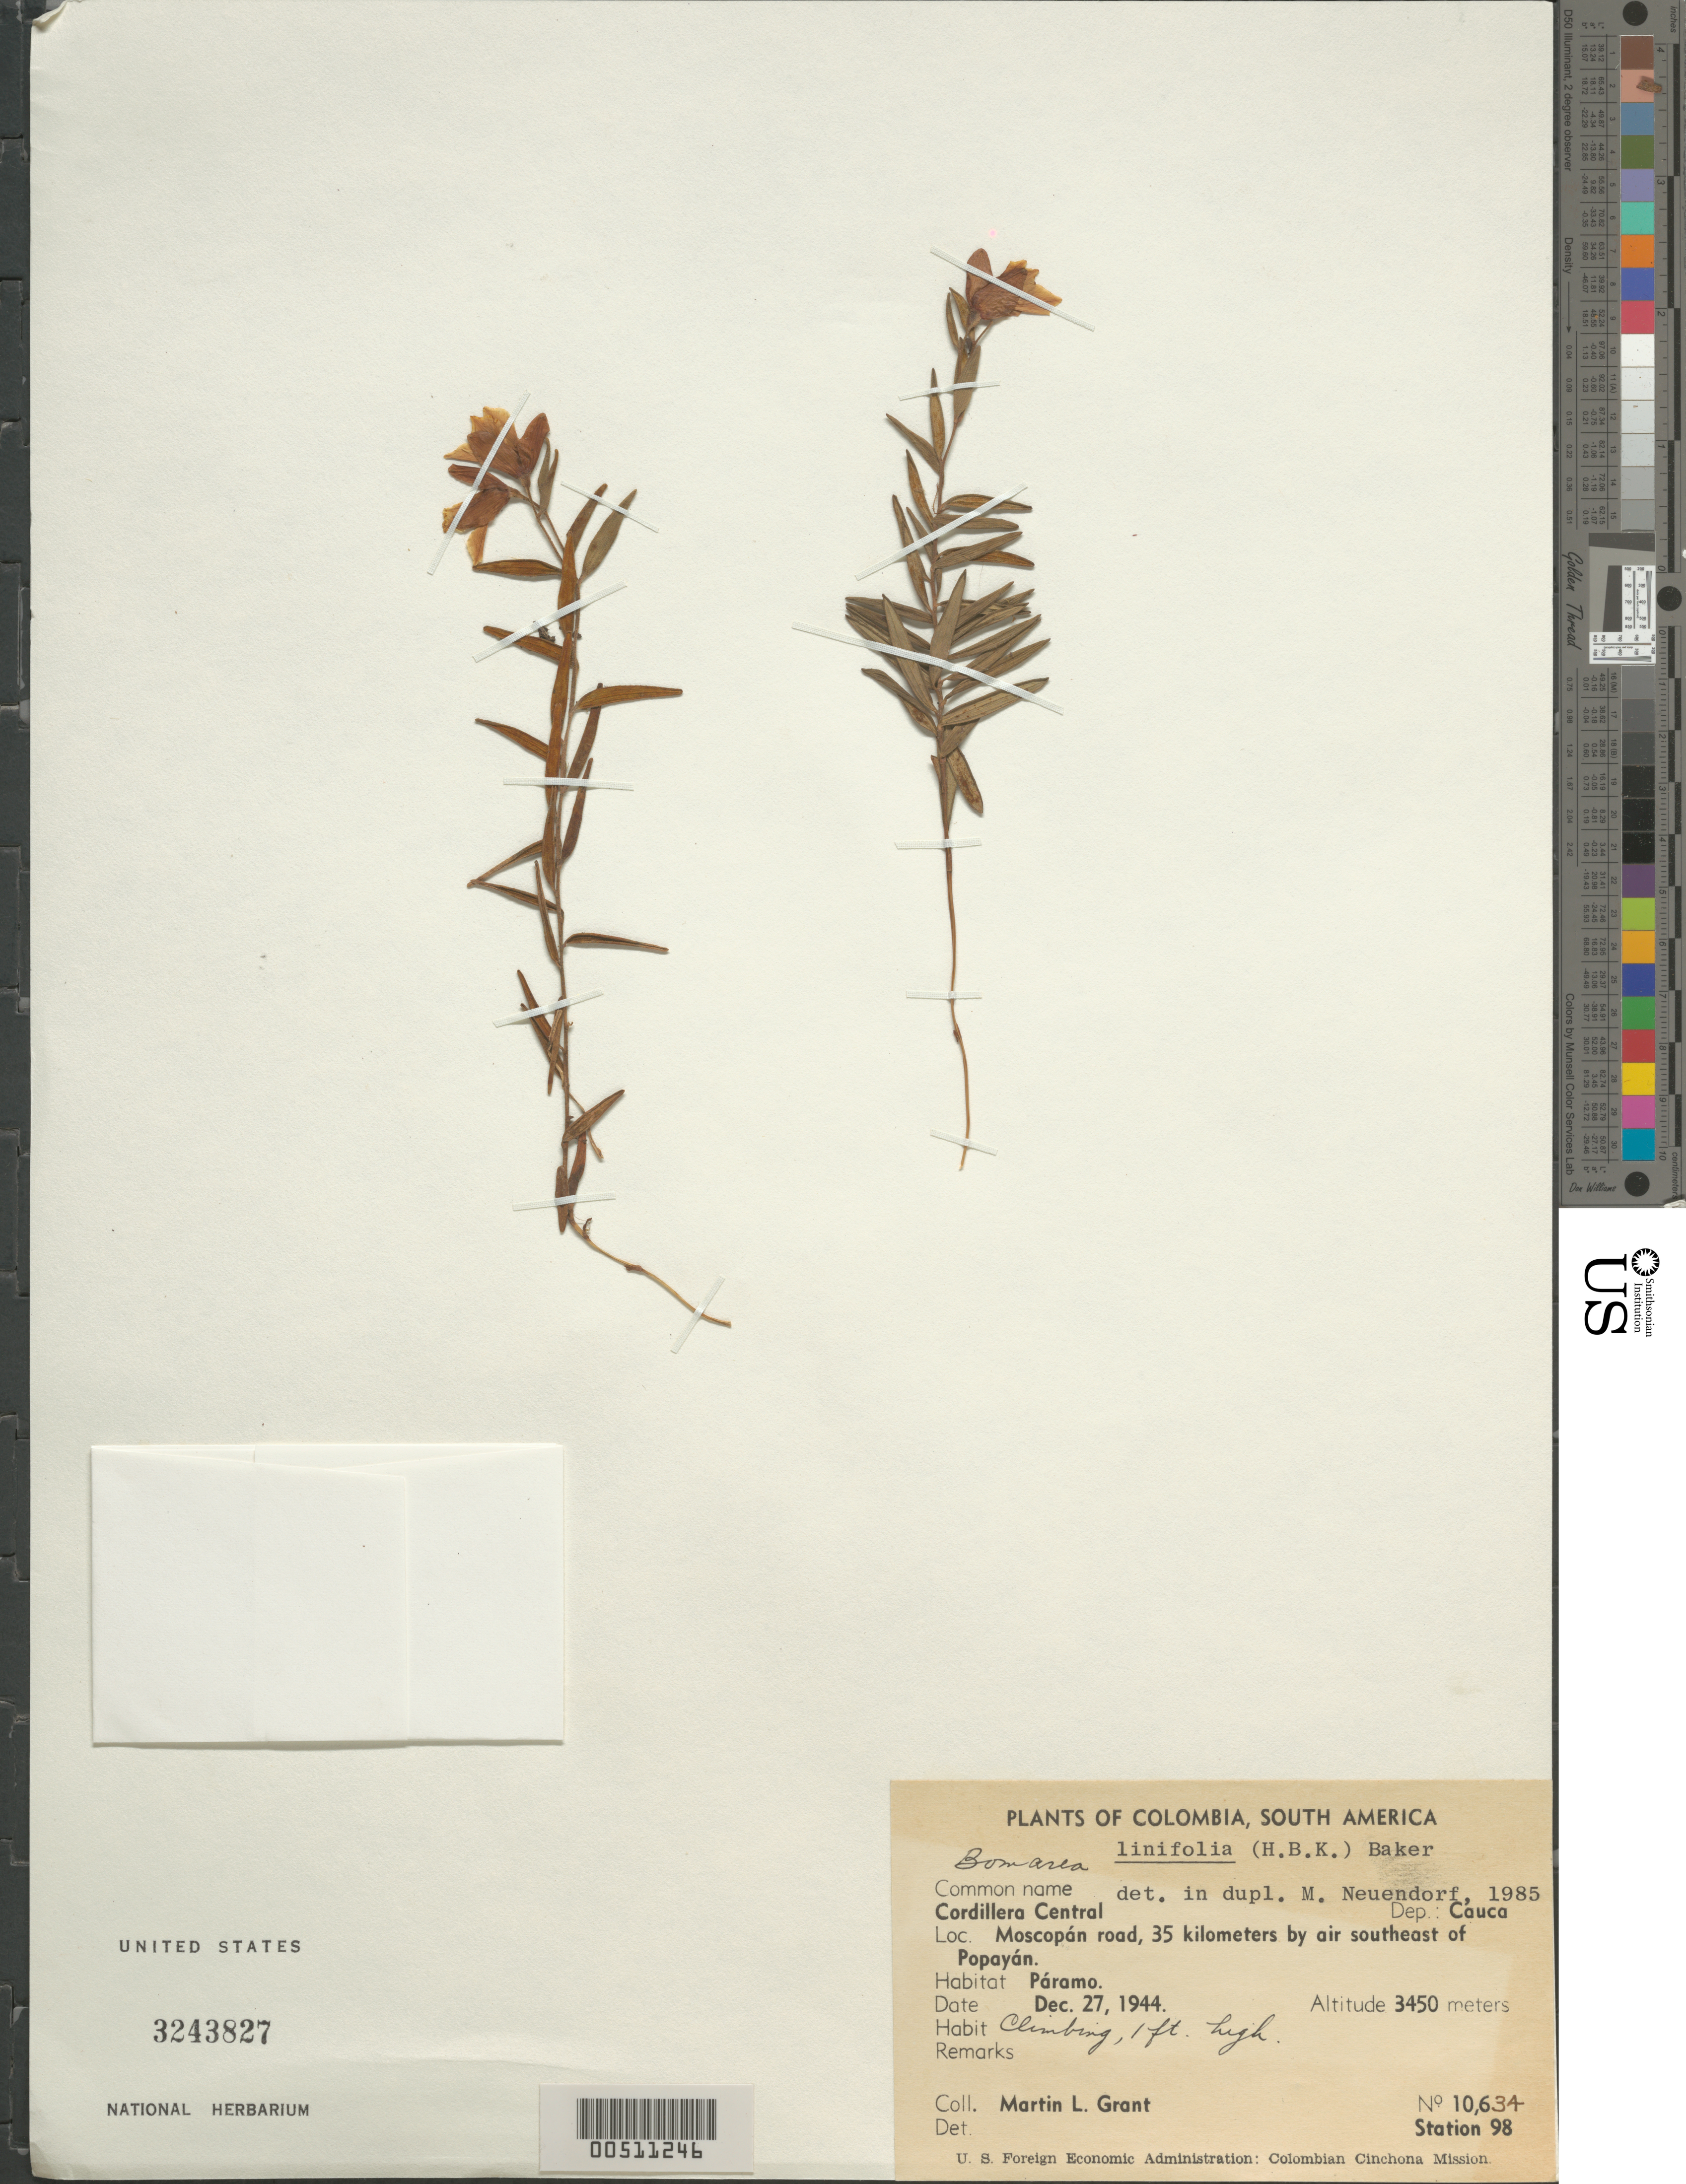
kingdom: Plantae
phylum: Tracheophyta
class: Liliopsida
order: Liliales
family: Alstroemeriaceae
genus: Bomarea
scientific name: Bomarea linifolia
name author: (Kunth) Baker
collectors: M. L. Grant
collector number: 10634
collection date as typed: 27 Dec 1944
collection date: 1944-12-27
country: Colombia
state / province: Cauca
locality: SE of Popayan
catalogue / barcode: US 3243827